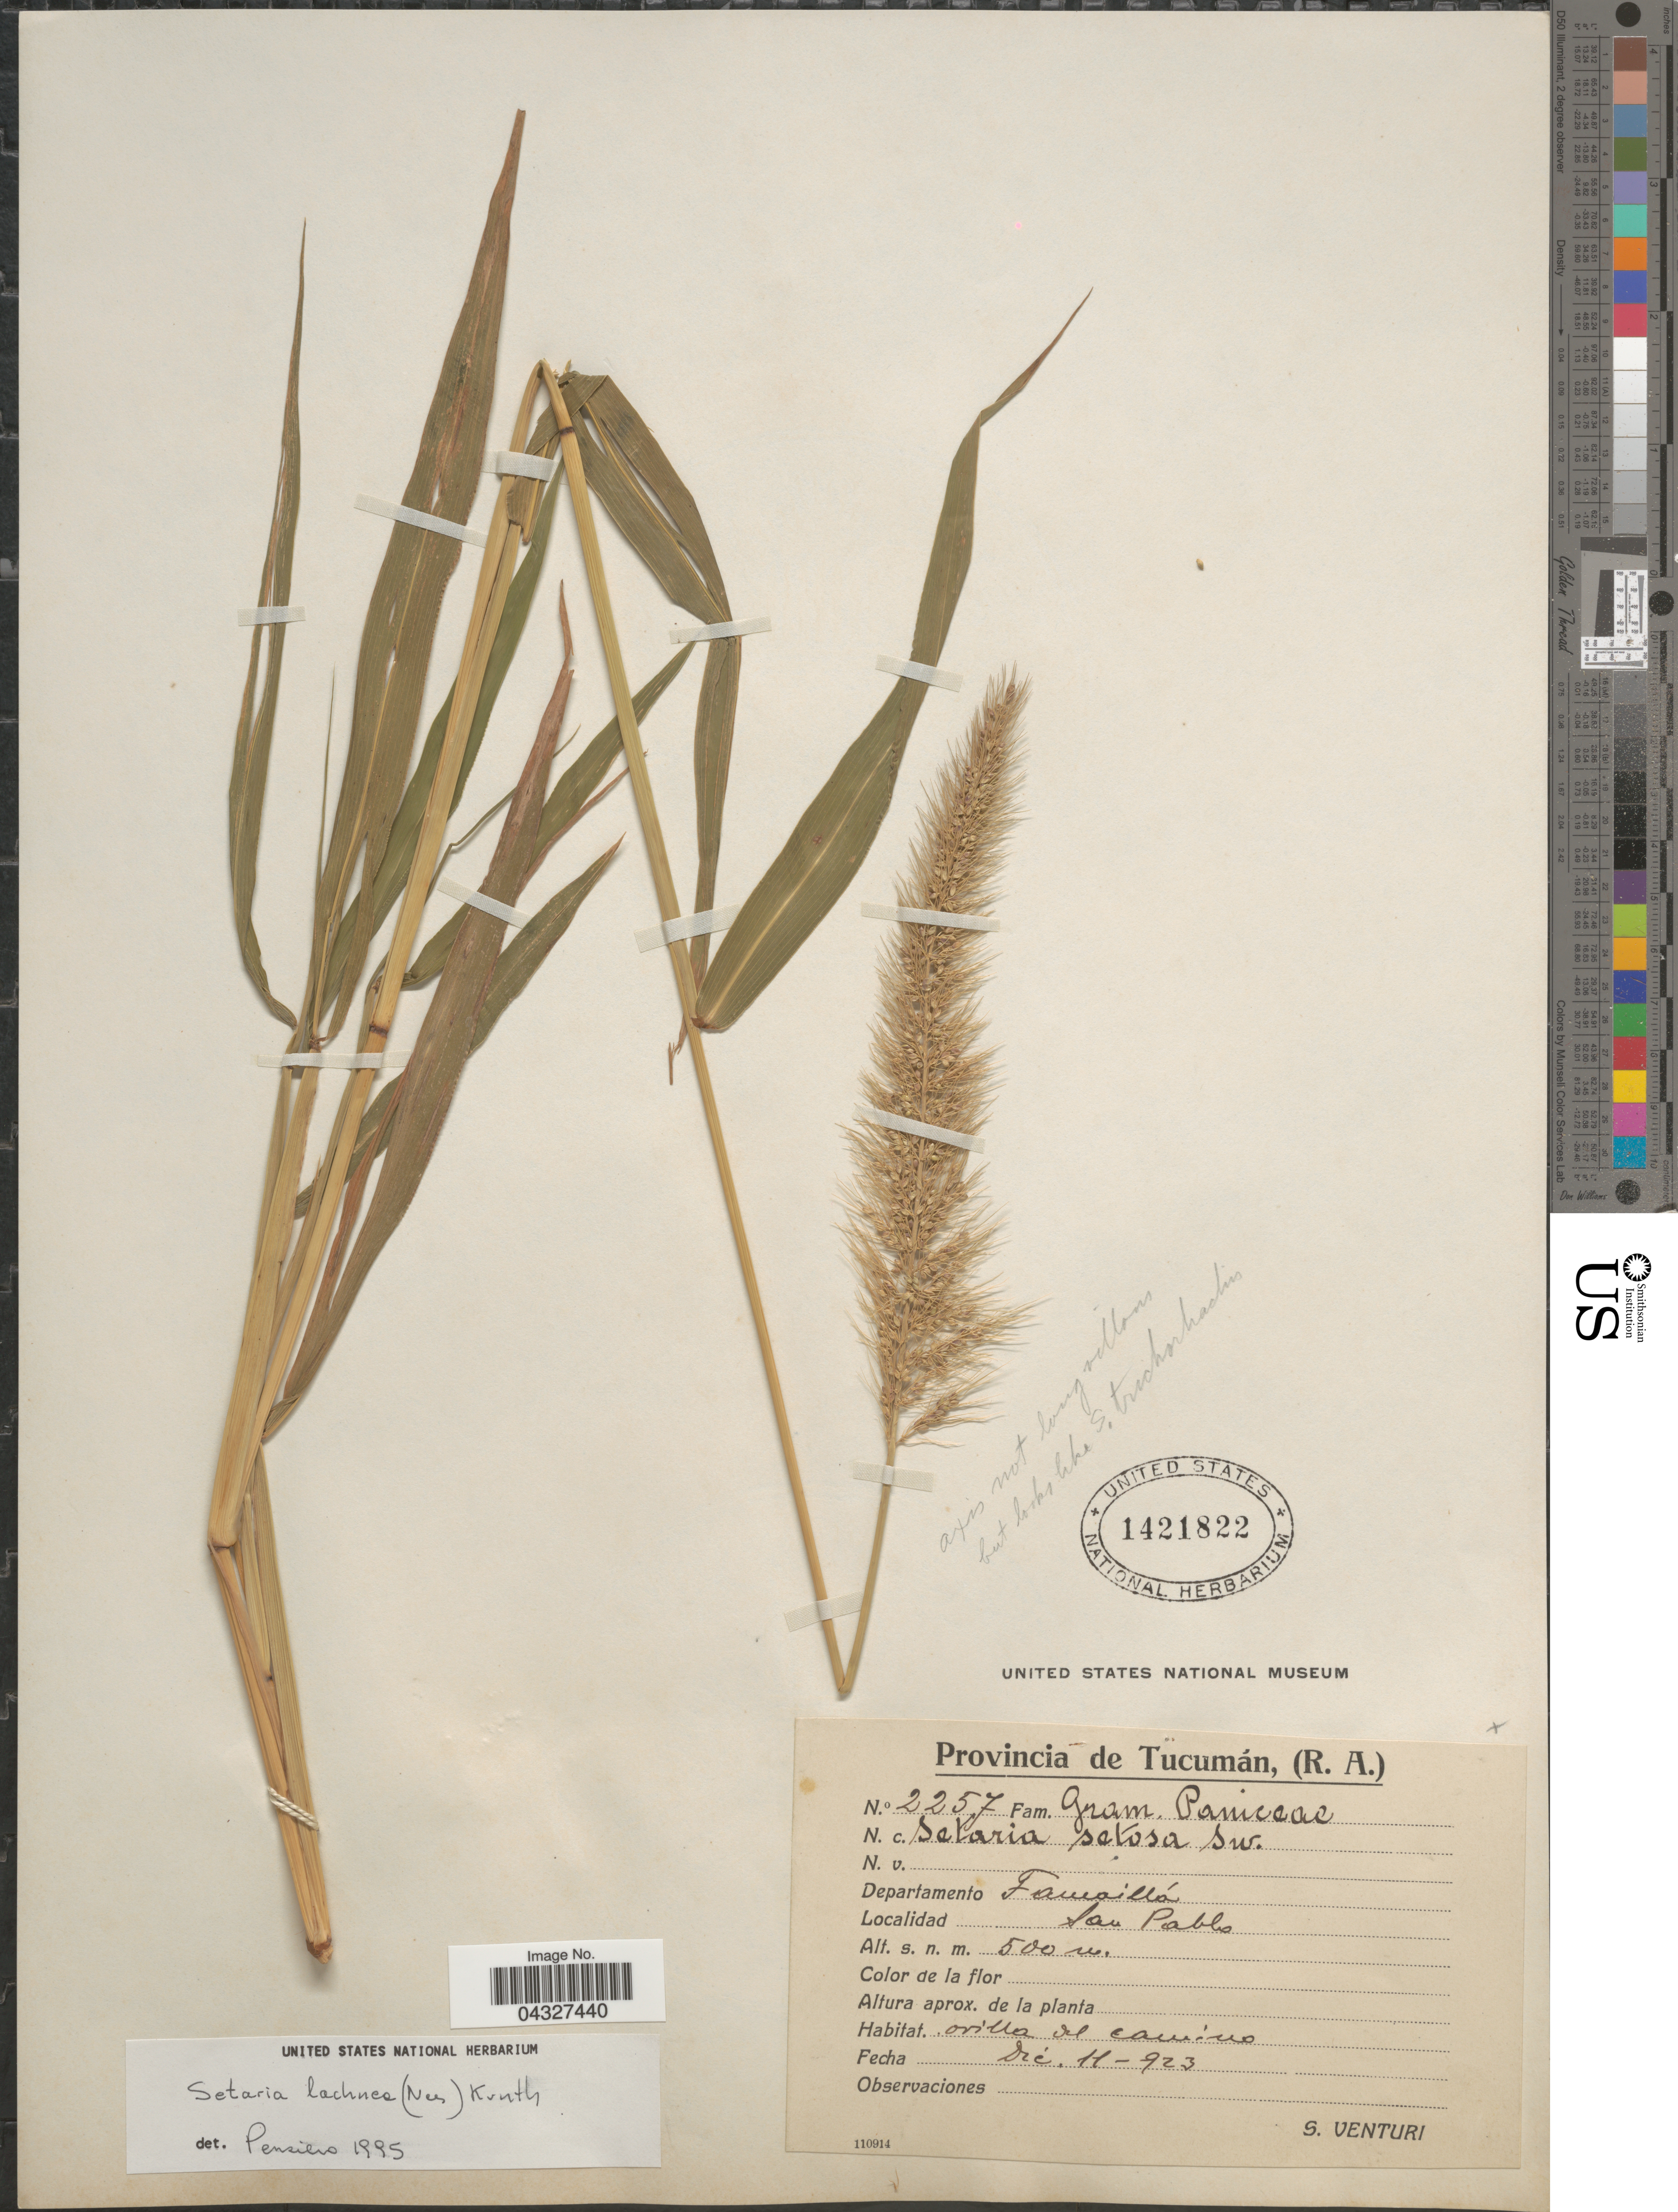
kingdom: Plantae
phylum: Tracheophyta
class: Liliopsida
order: Poales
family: Poaceae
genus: Setaria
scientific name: Setaria lachnea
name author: (Nees) Kunth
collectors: S. Venturi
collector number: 2257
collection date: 1923-12-11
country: Argentina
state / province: Tucuman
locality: Departamento Famaillá. San Pablo.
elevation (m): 500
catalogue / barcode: US 1421822